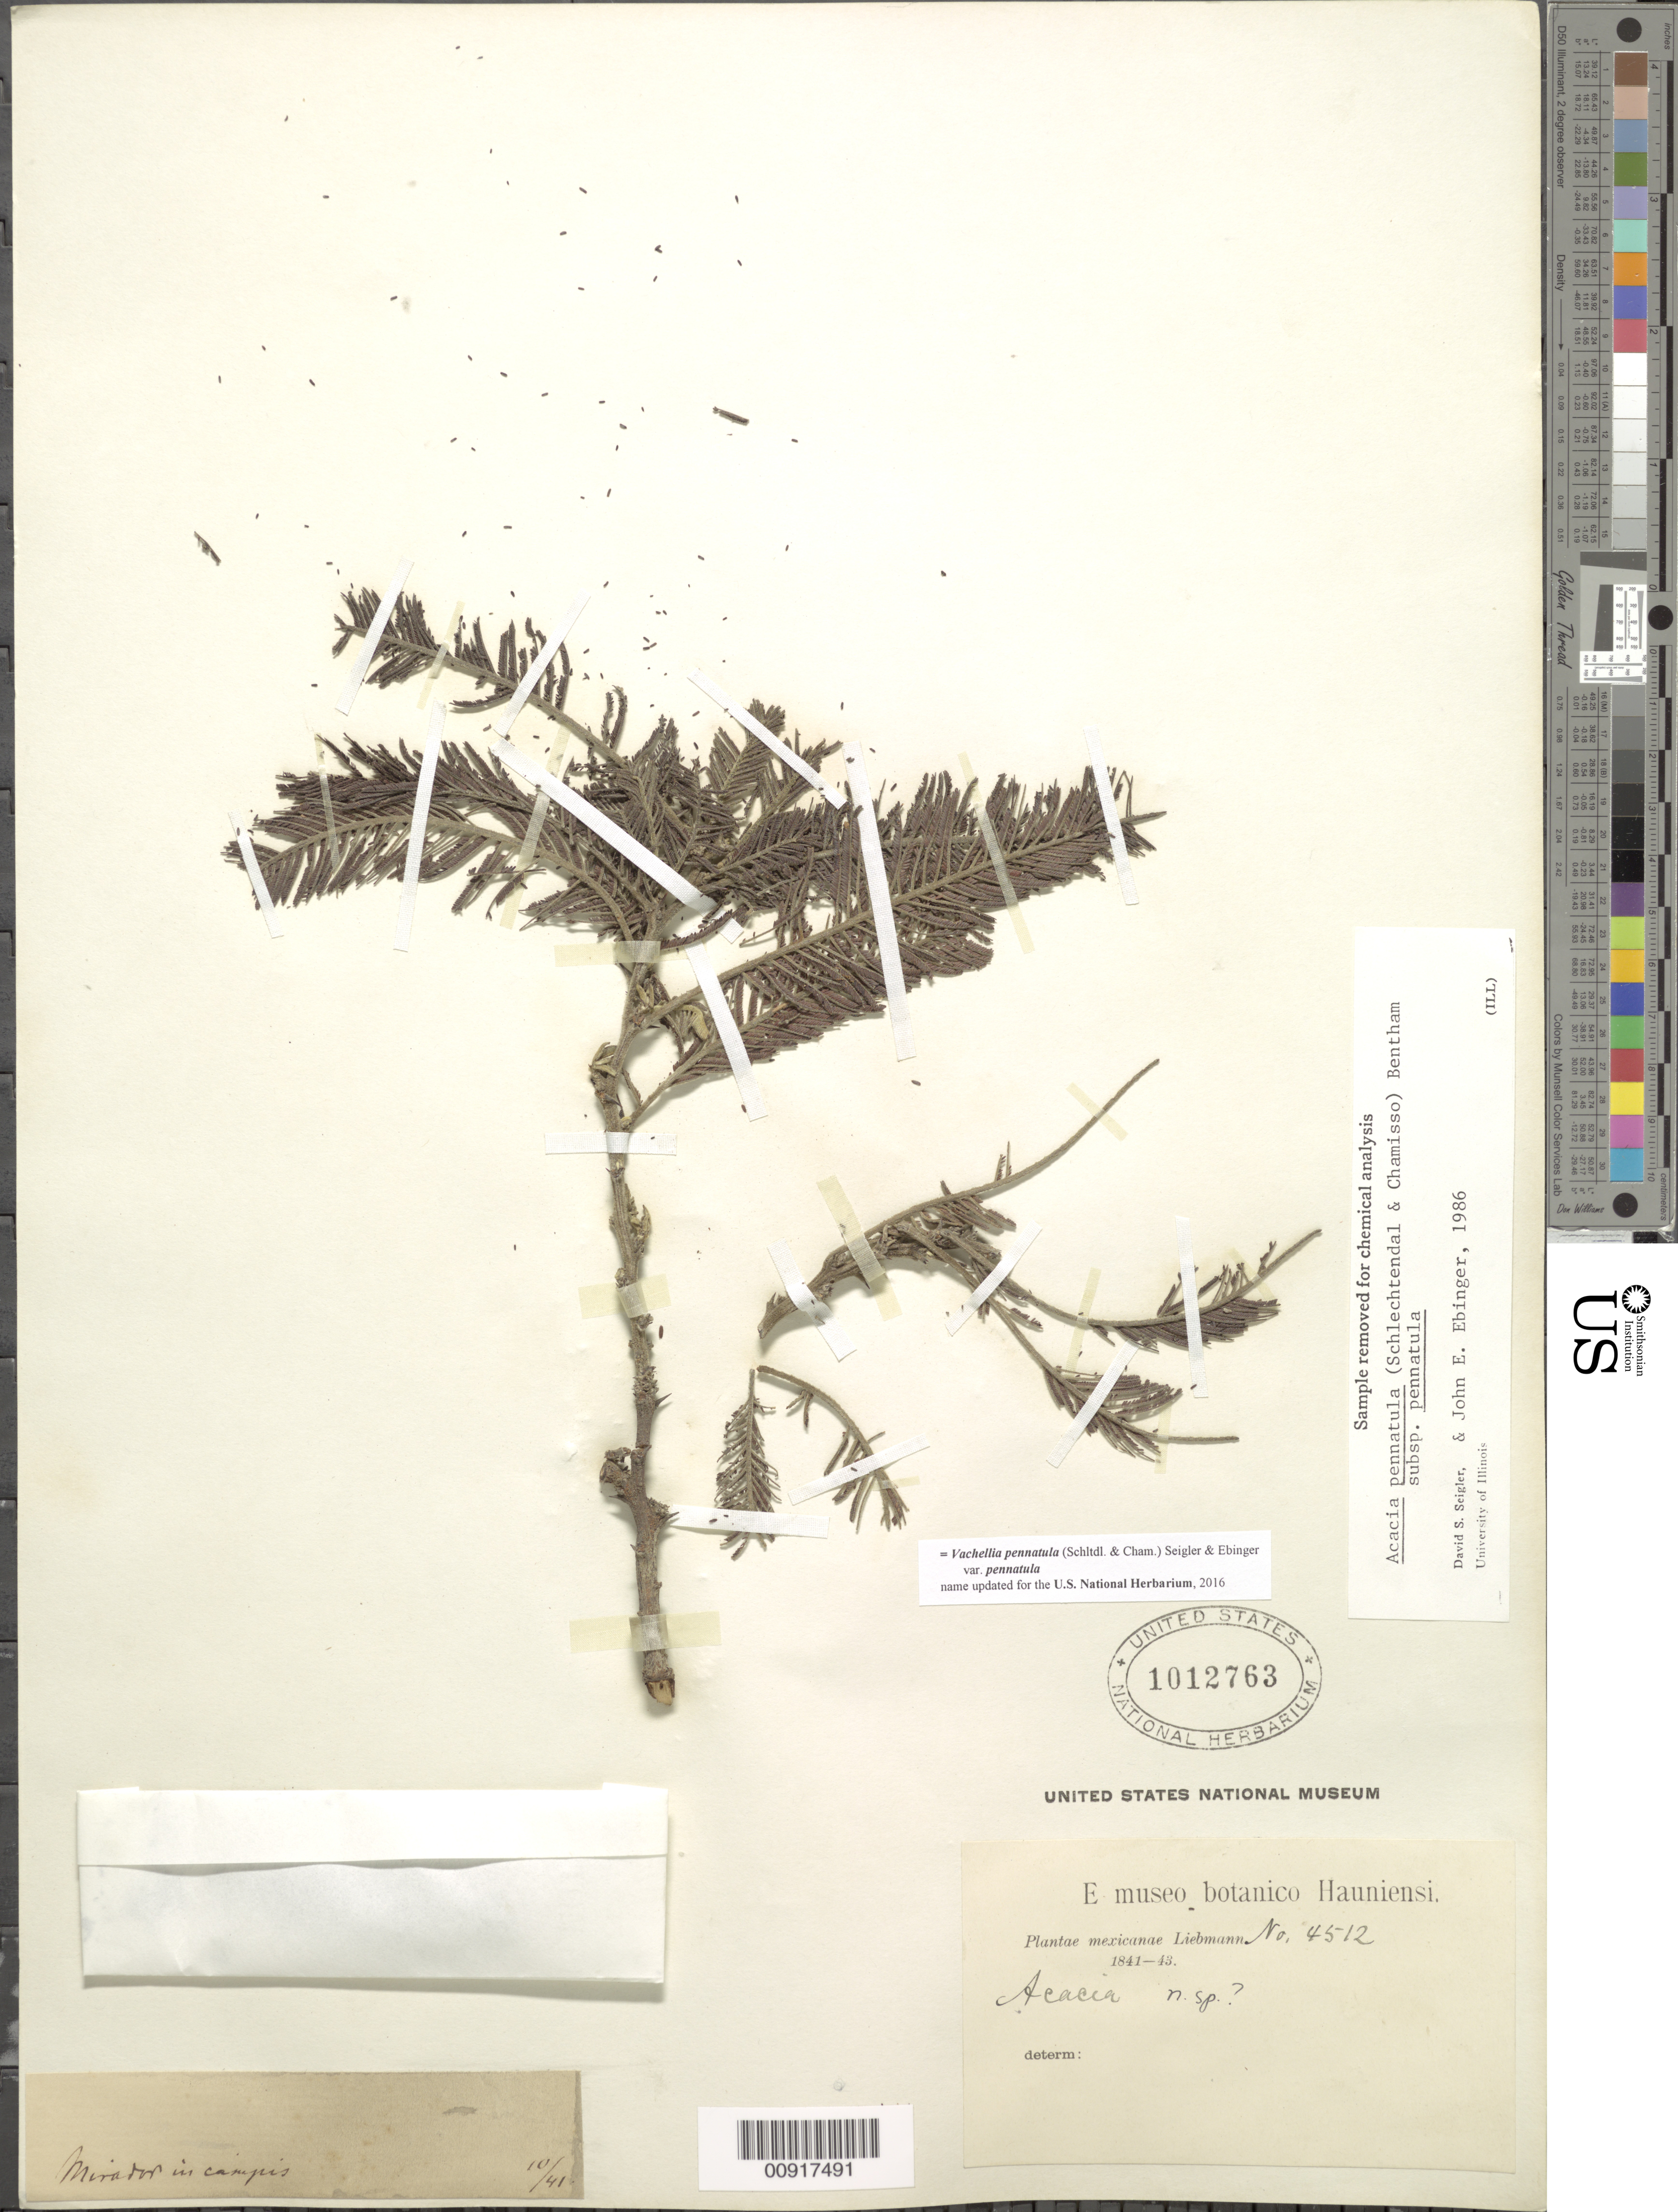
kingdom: Plantae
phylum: Tracheophyta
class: Magnoliopsida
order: Fabales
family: Fabaceae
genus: Vachellia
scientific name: Vachellia pennatula var. pennatula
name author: (Schltdl. & Cham.) Seigler & Ebinger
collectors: F. M. Liebmann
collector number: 4512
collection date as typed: Oct 1841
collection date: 1841-10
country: Mexico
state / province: Veracruz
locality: Mirador.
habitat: In campis.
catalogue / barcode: US 1012763